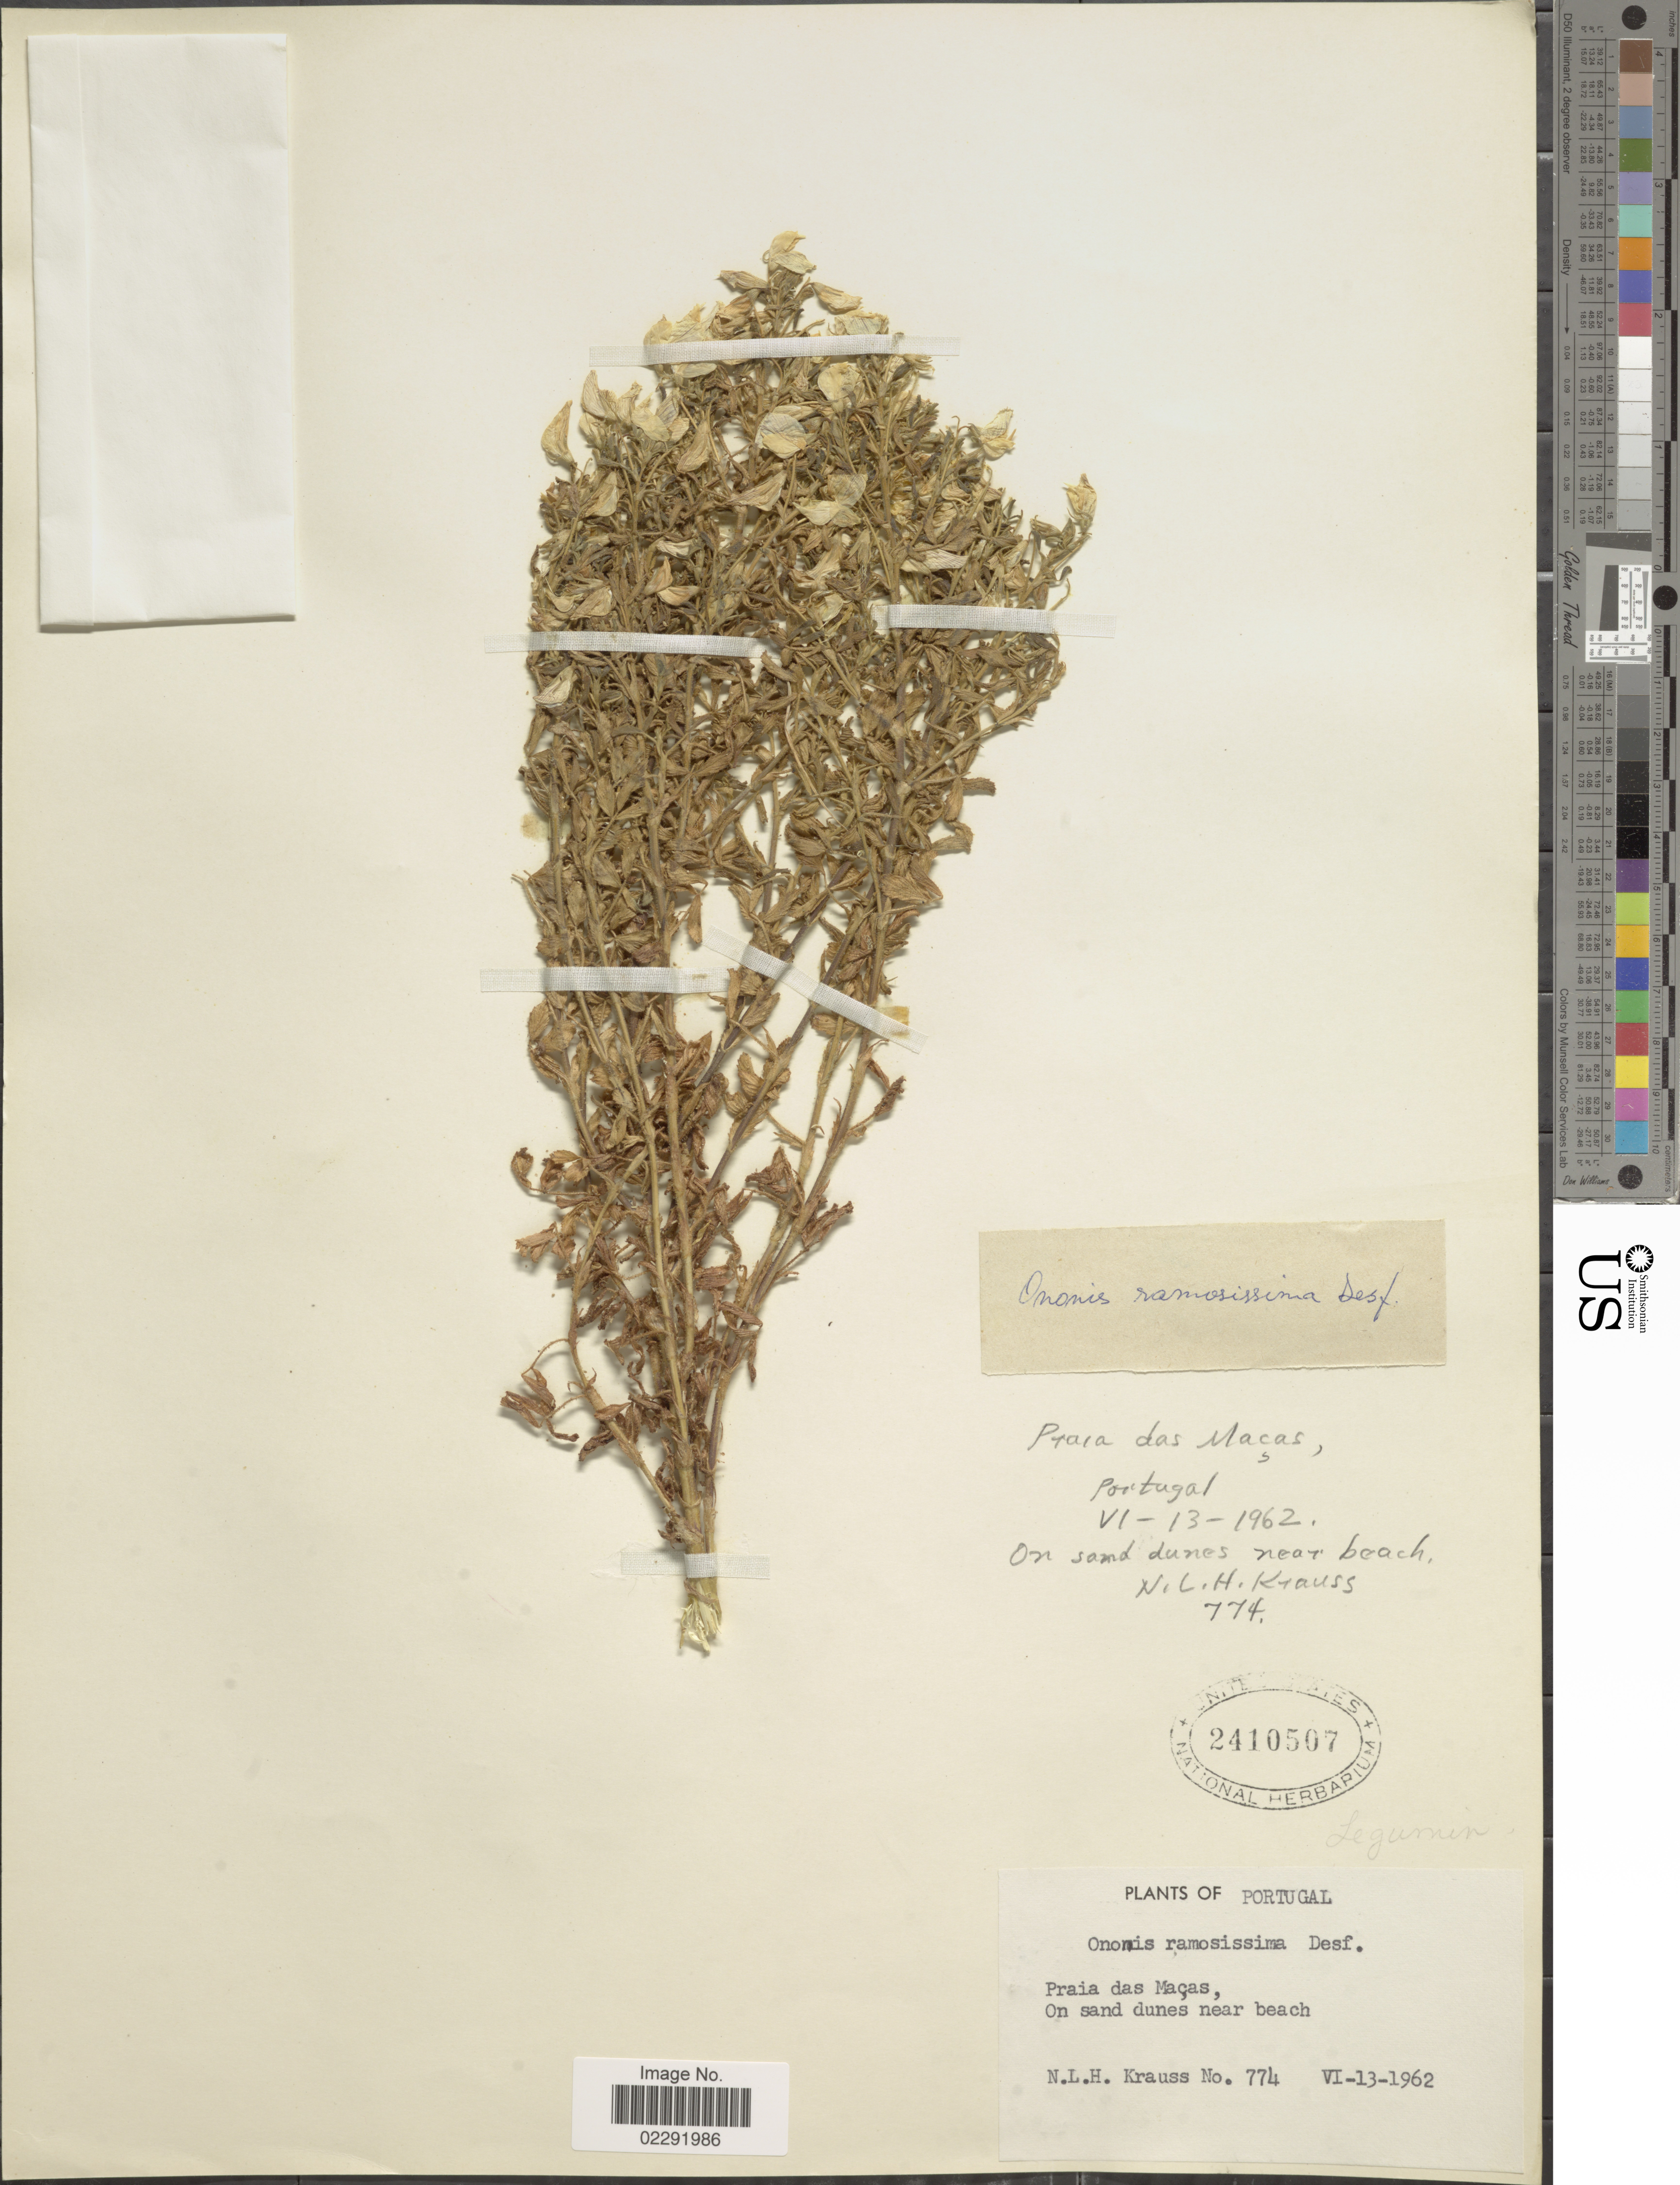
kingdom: Plantae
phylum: Tracheophyta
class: Magnoliopsida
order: Fabales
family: Fabaceae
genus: Ononis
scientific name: Ononis ramosissima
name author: Desf.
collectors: N. Krauss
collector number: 774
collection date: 1962-06-13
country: Portugal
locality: Praia das Macas, on sand dunes near beach.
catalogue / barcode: US 2410507